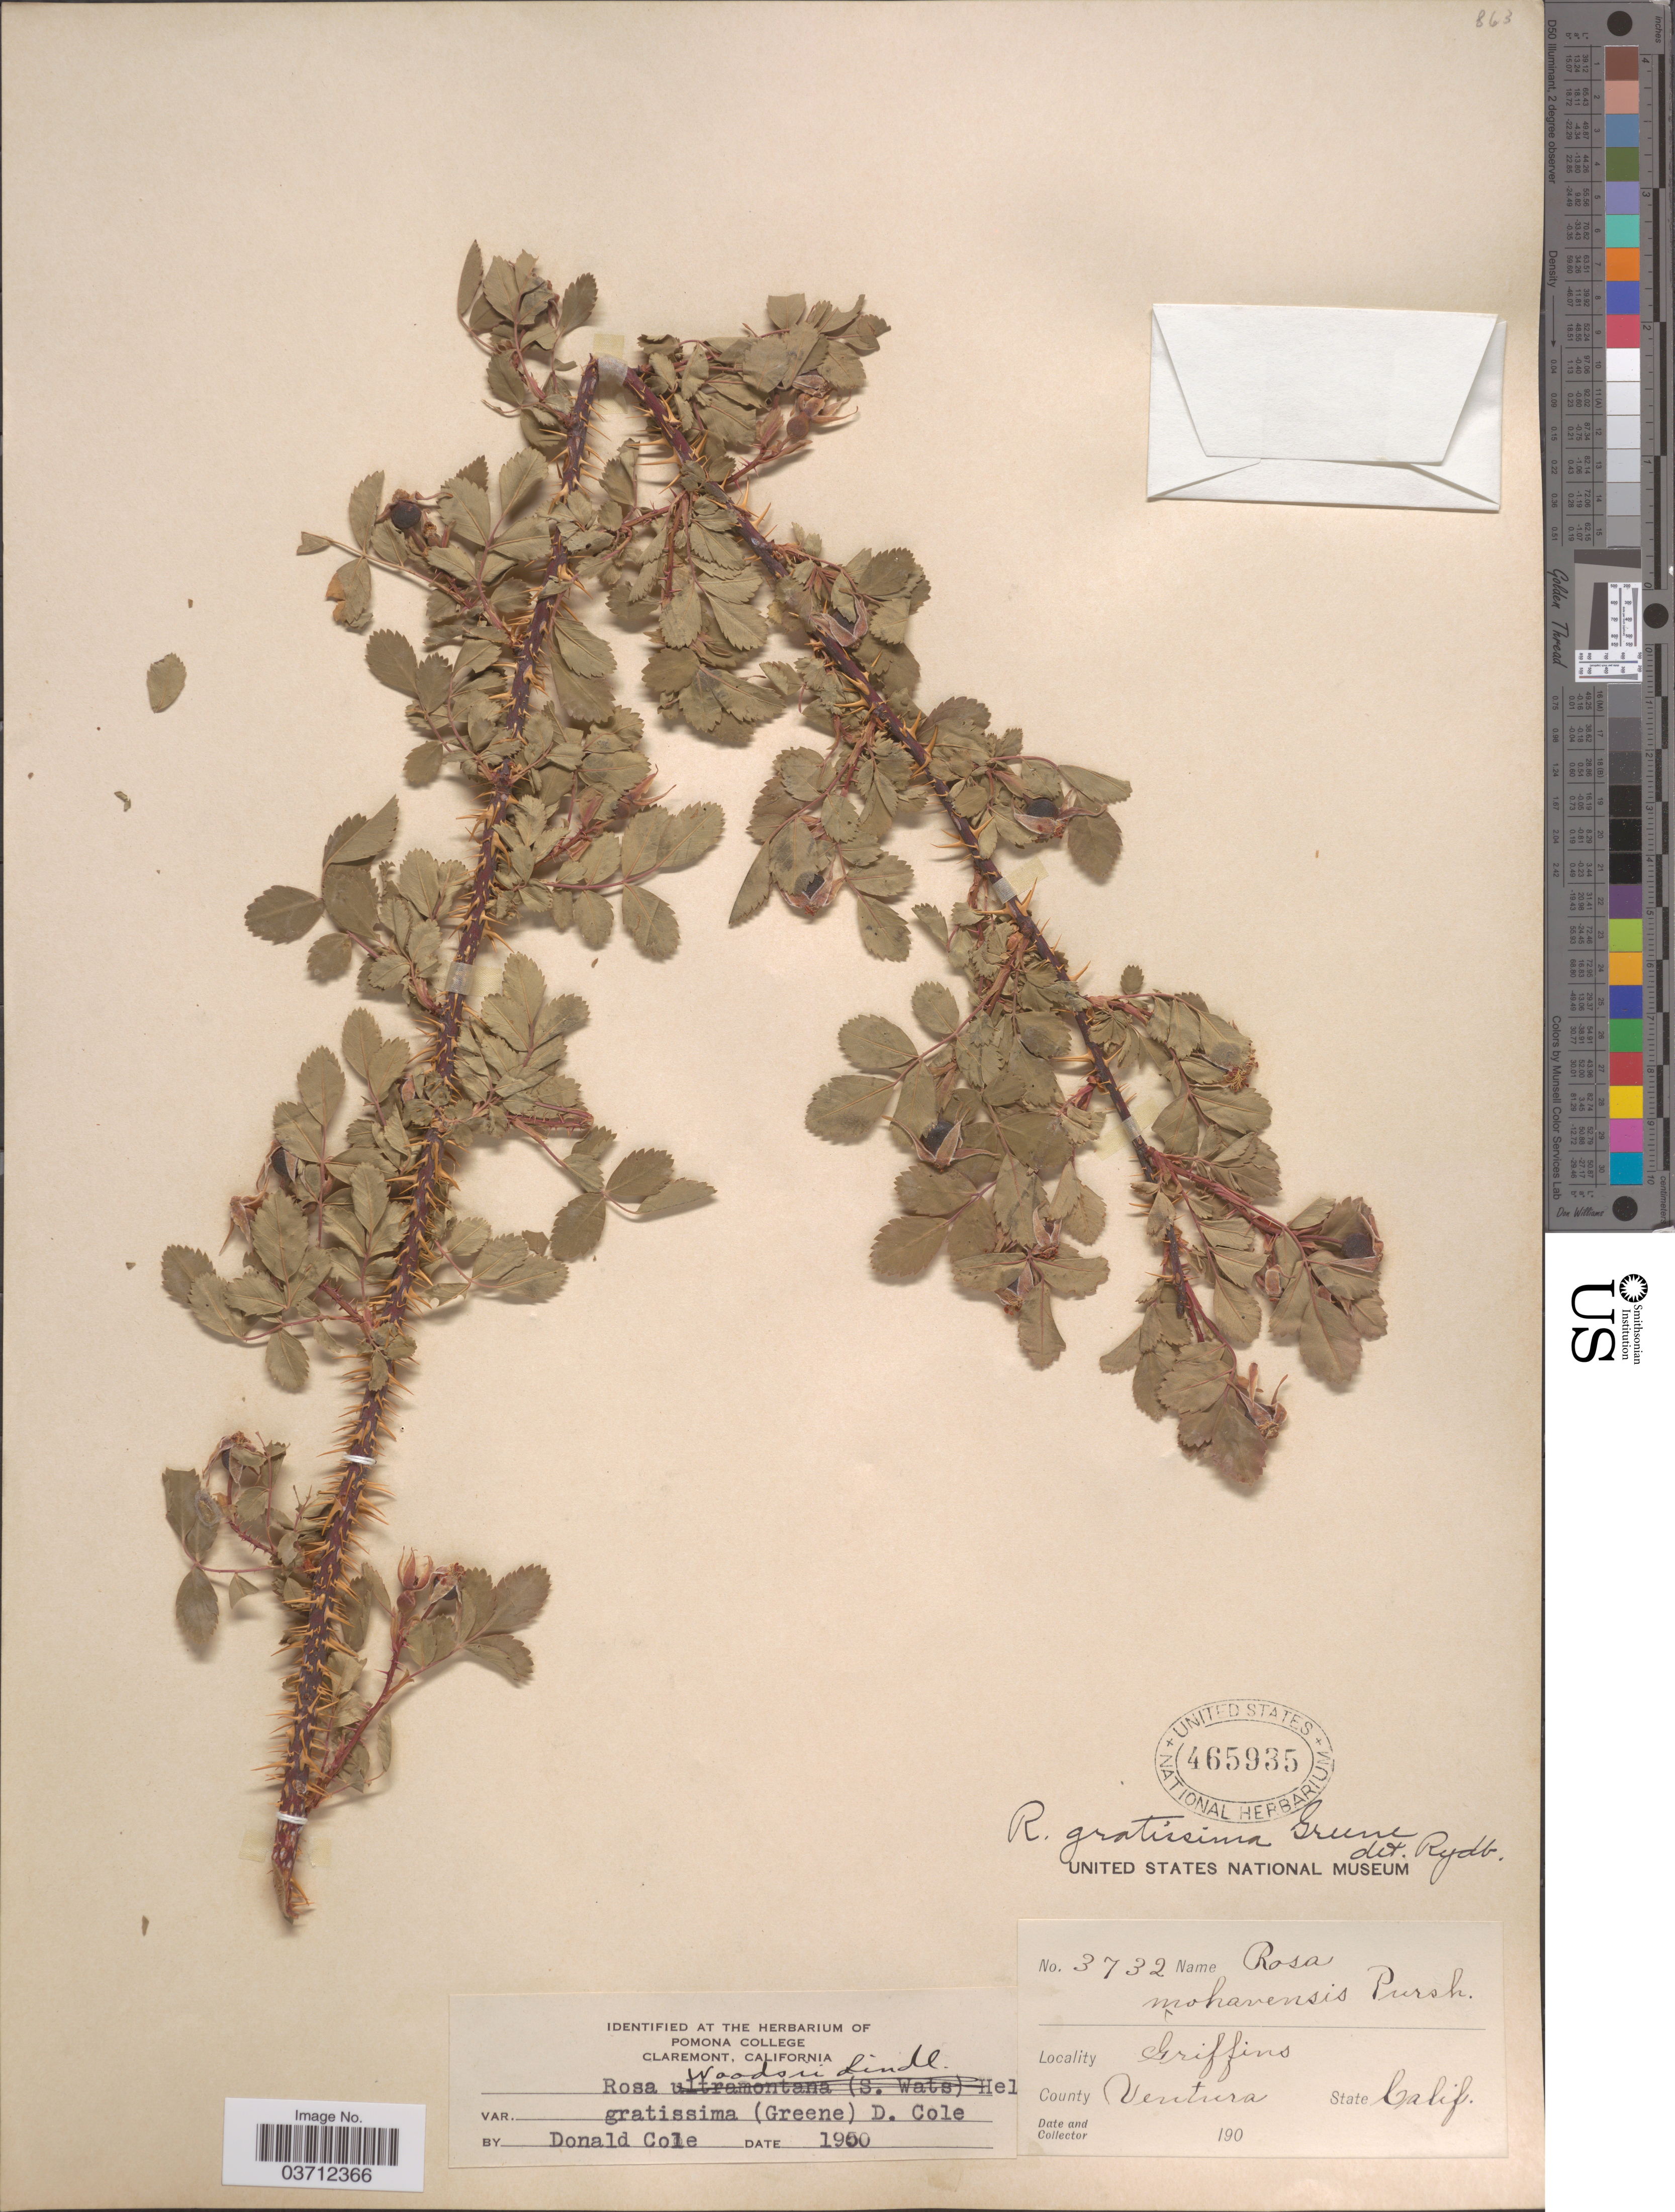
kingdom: Plantae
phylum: Tracheophyta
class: Magnoliopsida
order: Rosales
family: Rosaceae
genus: Rosa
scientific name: Rosa woodsii var. gratissima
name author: (Greene) D. Cole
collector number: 3732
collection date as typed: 190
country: United States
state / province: California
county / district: Ventura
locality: Griffins. County Ventura.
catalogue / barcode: US 465935